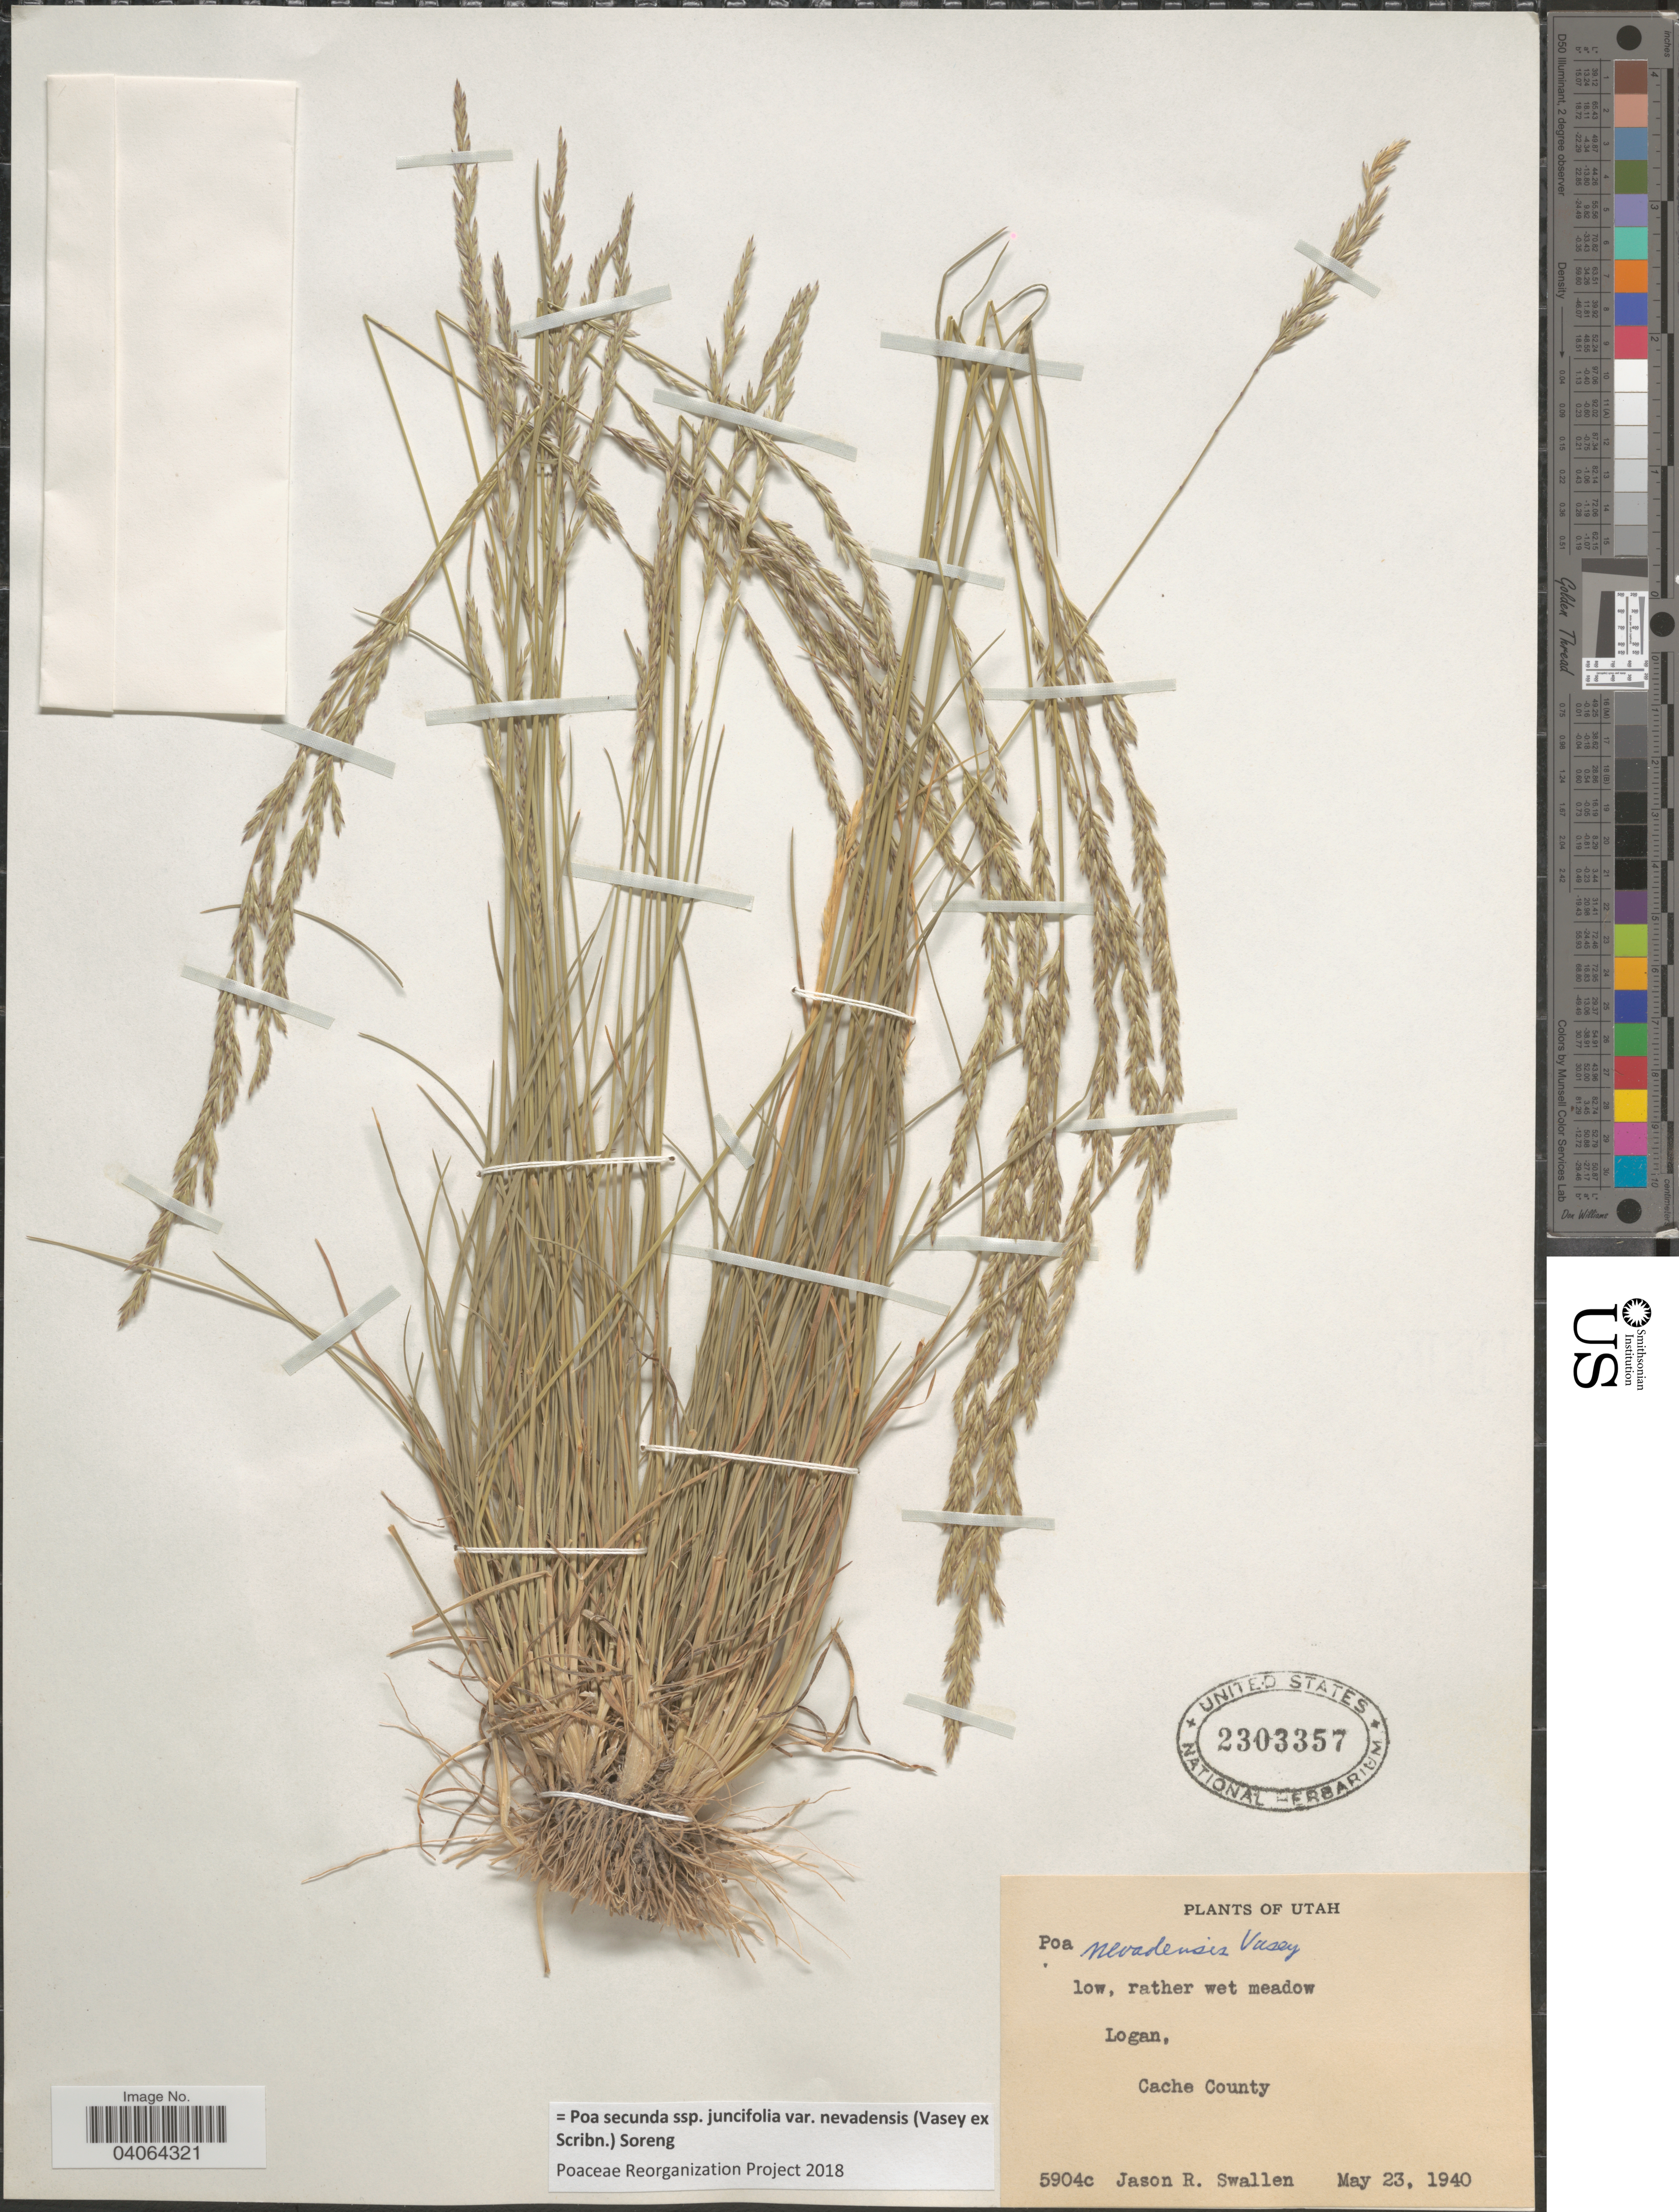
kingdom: Plantae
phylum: Tracheophyta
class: Liliopsida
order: Poales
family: Poaceae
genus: Poa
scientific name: Poa secunda subsp. juncifolia var. nevadensis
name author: (Vasey ex Scribn.) Soreng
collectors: J. R. Swallen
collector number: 5904c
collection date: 1940-05-23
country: United States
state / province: Utah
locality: Logan, Cache County.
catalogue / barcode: US 2303357